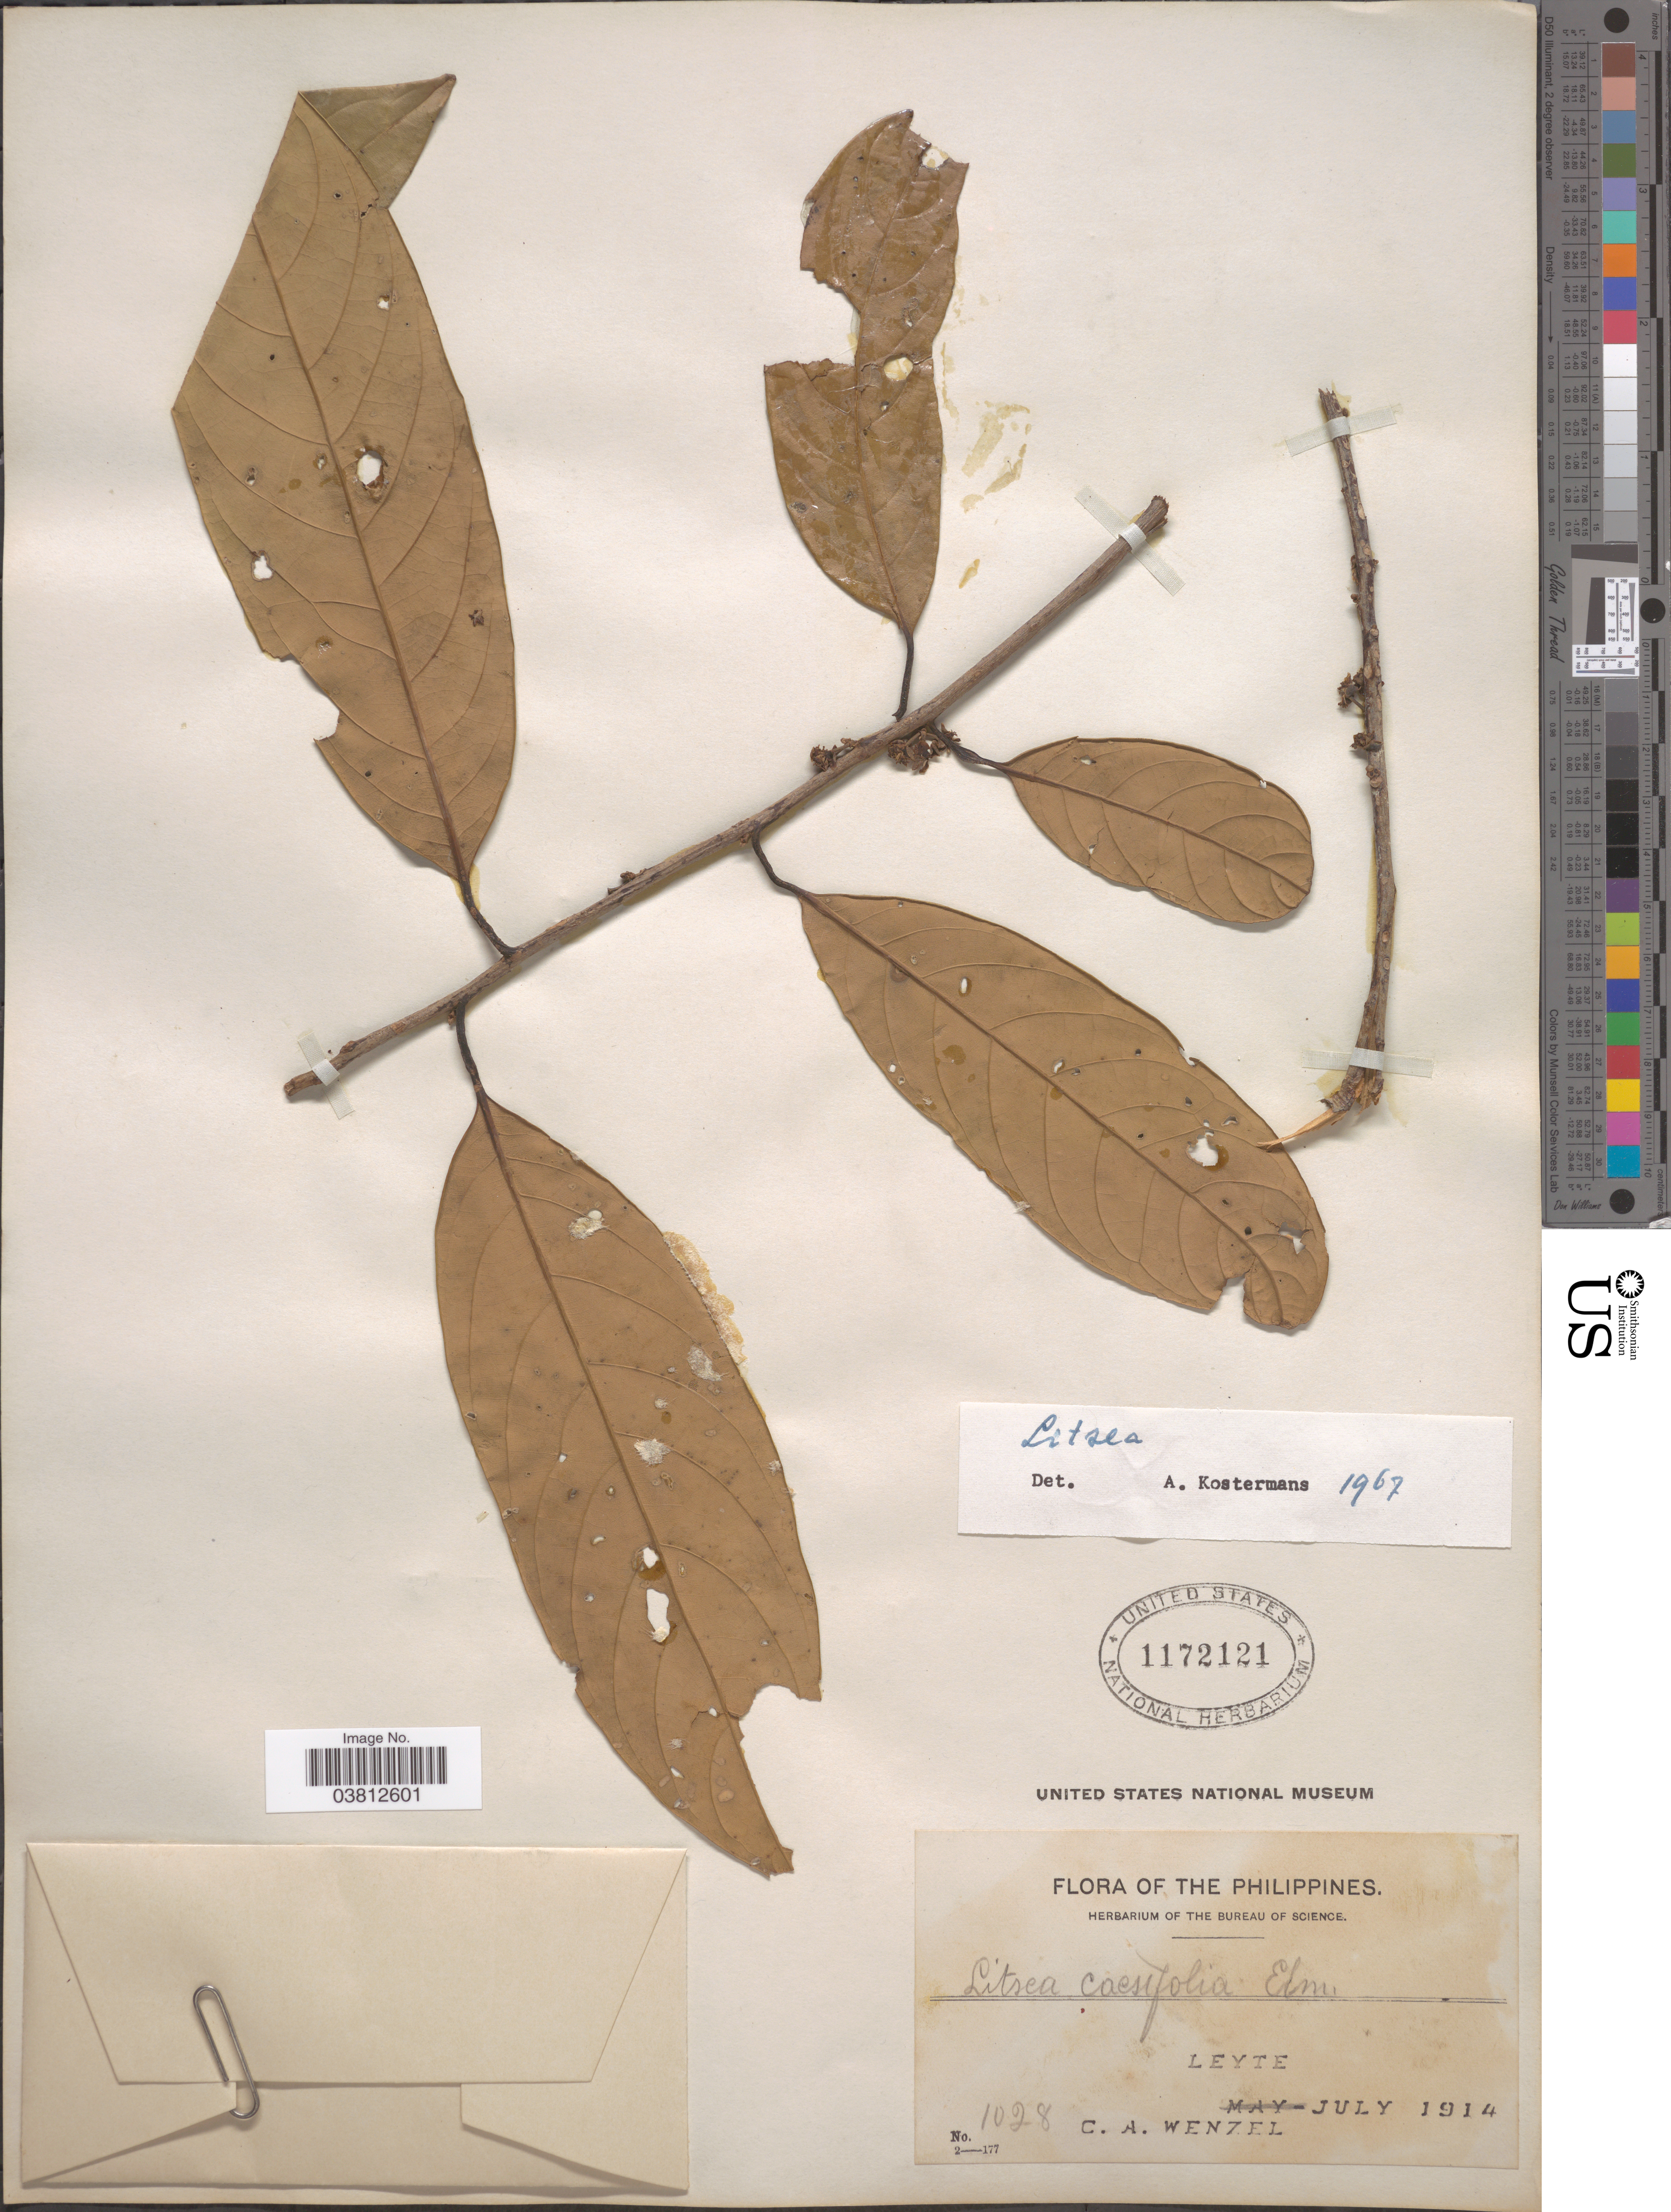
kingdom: Plantae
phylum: Tracheophyta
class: Magnoliopsida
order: Laurales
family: Lauraceae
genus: Litsea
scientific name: Litsea sp.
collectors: C. Wenzel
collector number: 1028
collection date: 1914-07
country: Philippines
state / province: Eastern Visayas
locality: Leyte.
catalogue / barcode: US 1172121